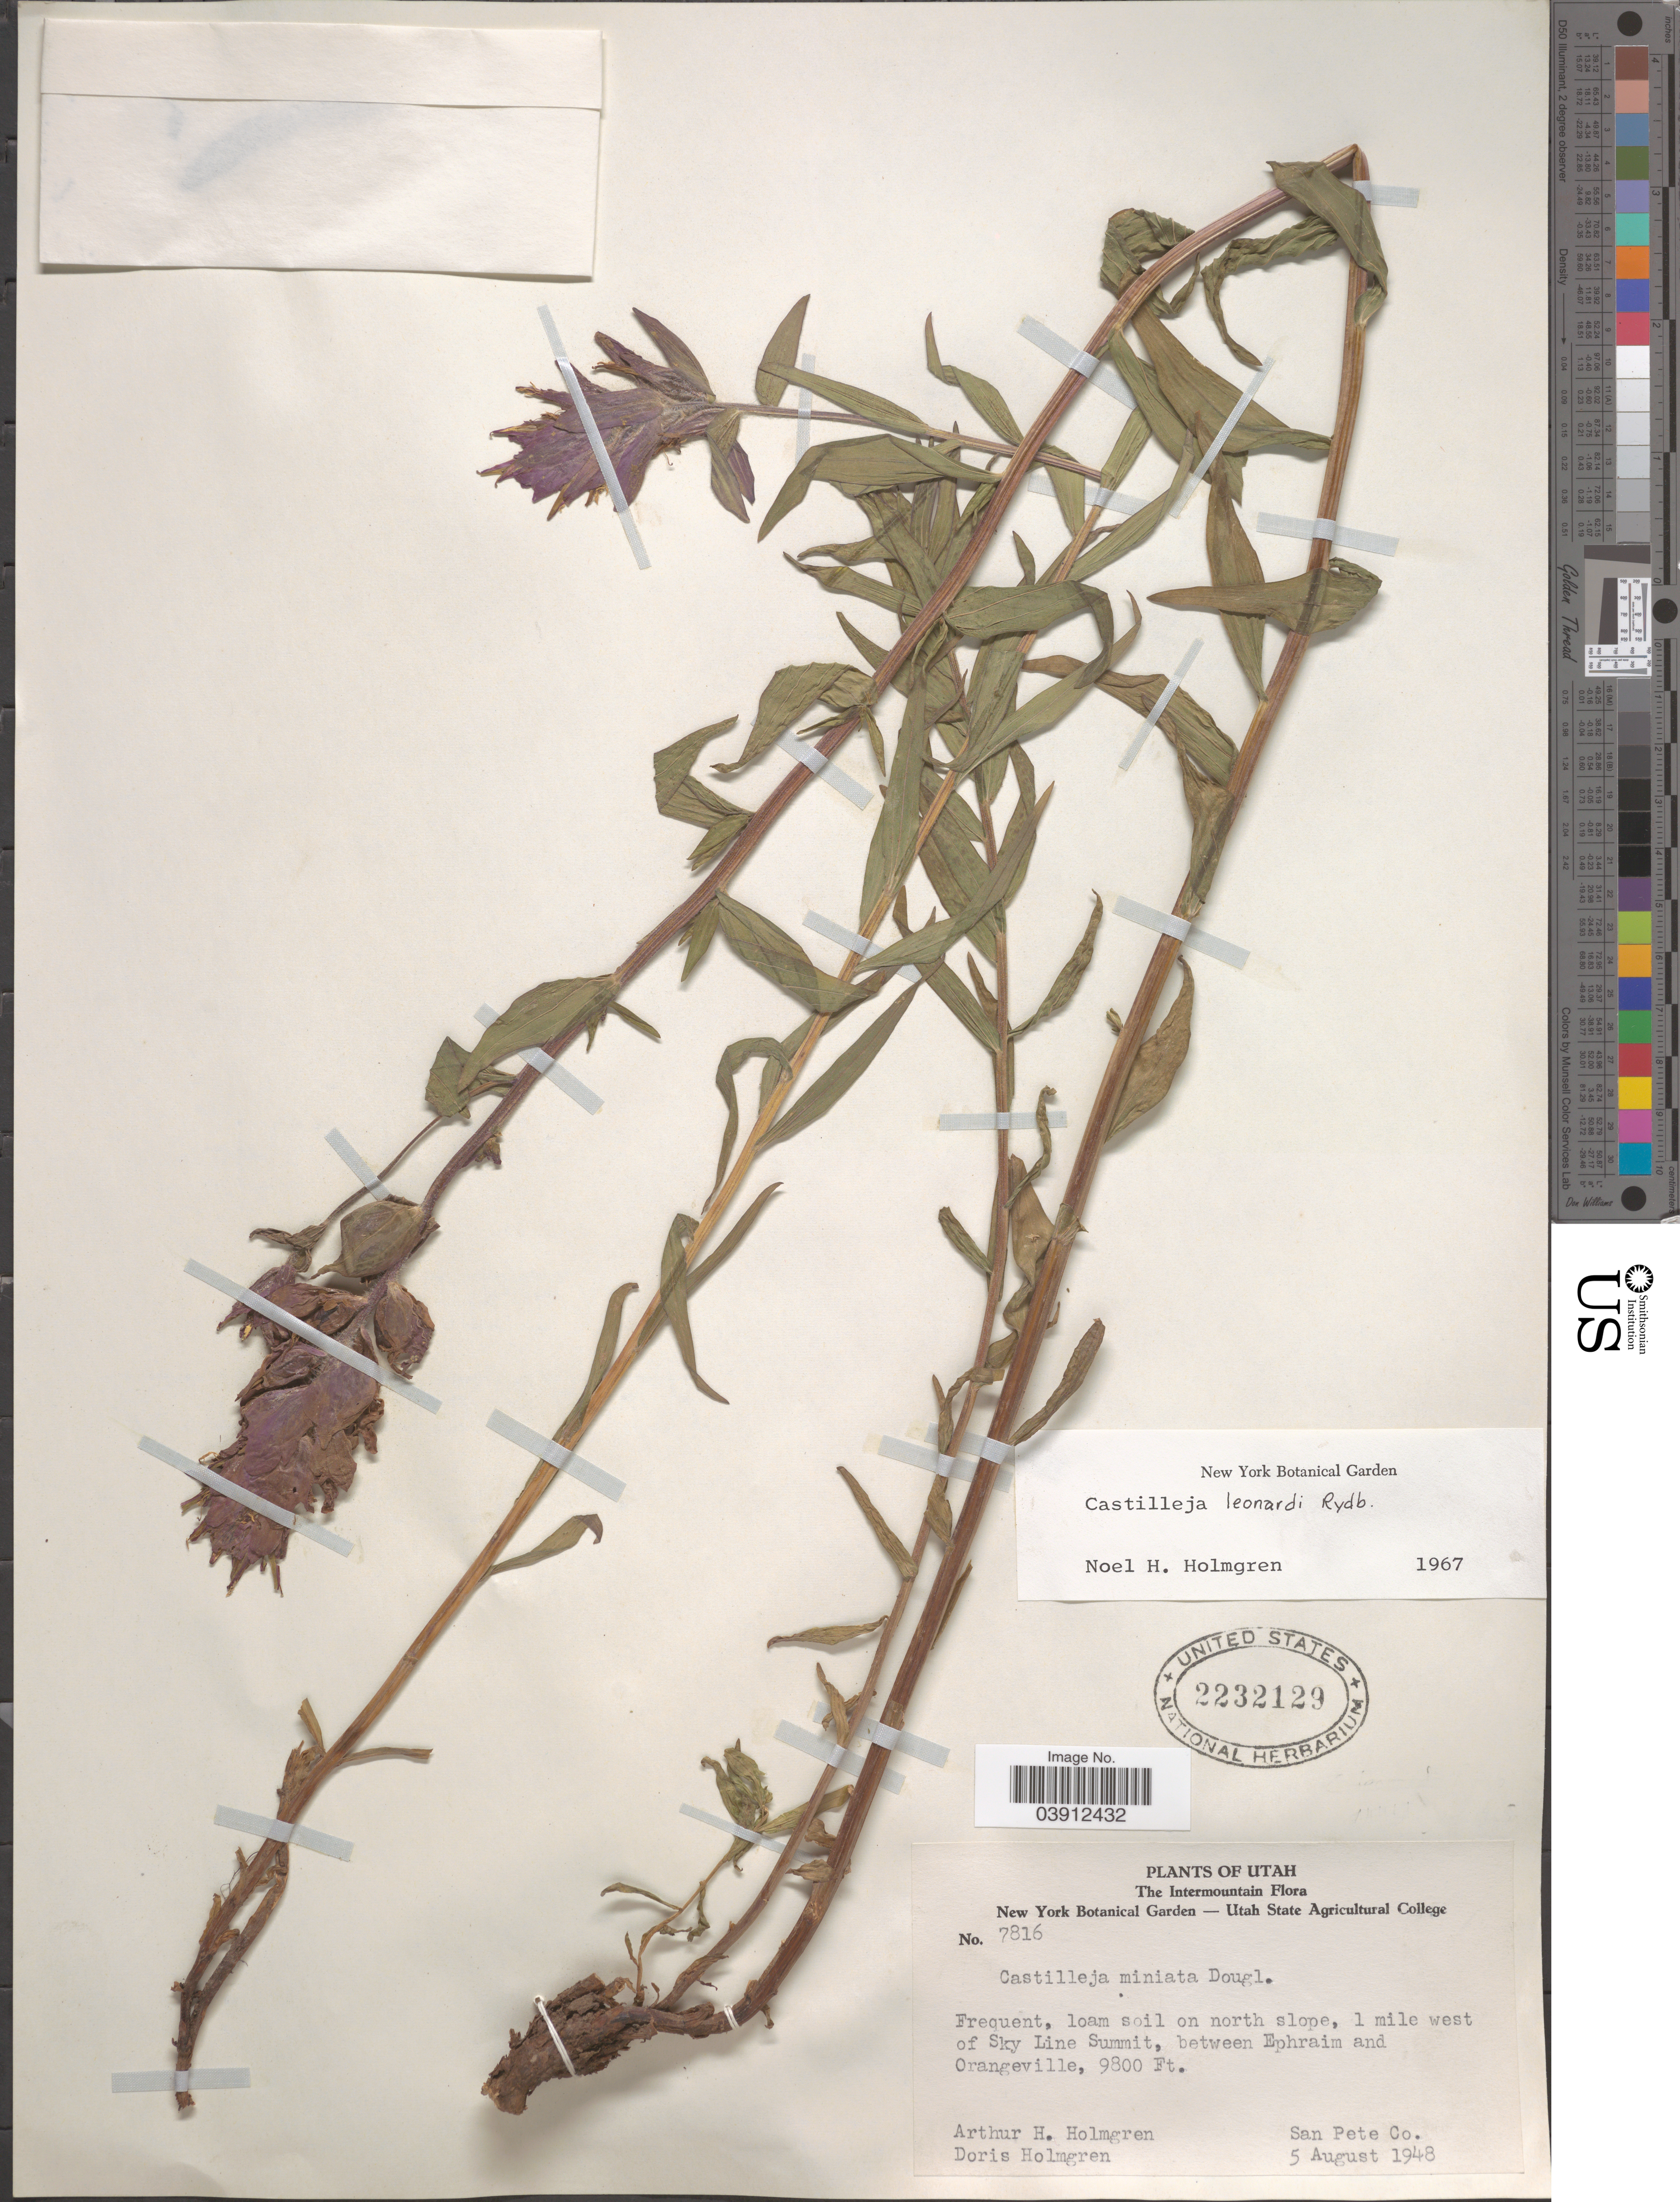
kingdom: Plantae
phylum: Tracheophyta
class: Magnoliopsida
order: Lamiales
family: Orobanchaceae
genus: Castilleja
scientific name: Castilleja leonardii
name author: Rydb.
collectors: A. H. Holmgren & D. E. Holmgren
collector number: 7816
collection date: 1948-08-05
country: United States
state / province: Utah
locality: The Intermountain. On north slope, 1 mile west of Sky Line Summit, between Ephraim and Orangeville, San Pete Co.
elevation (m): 2987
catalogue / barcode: US 2232129